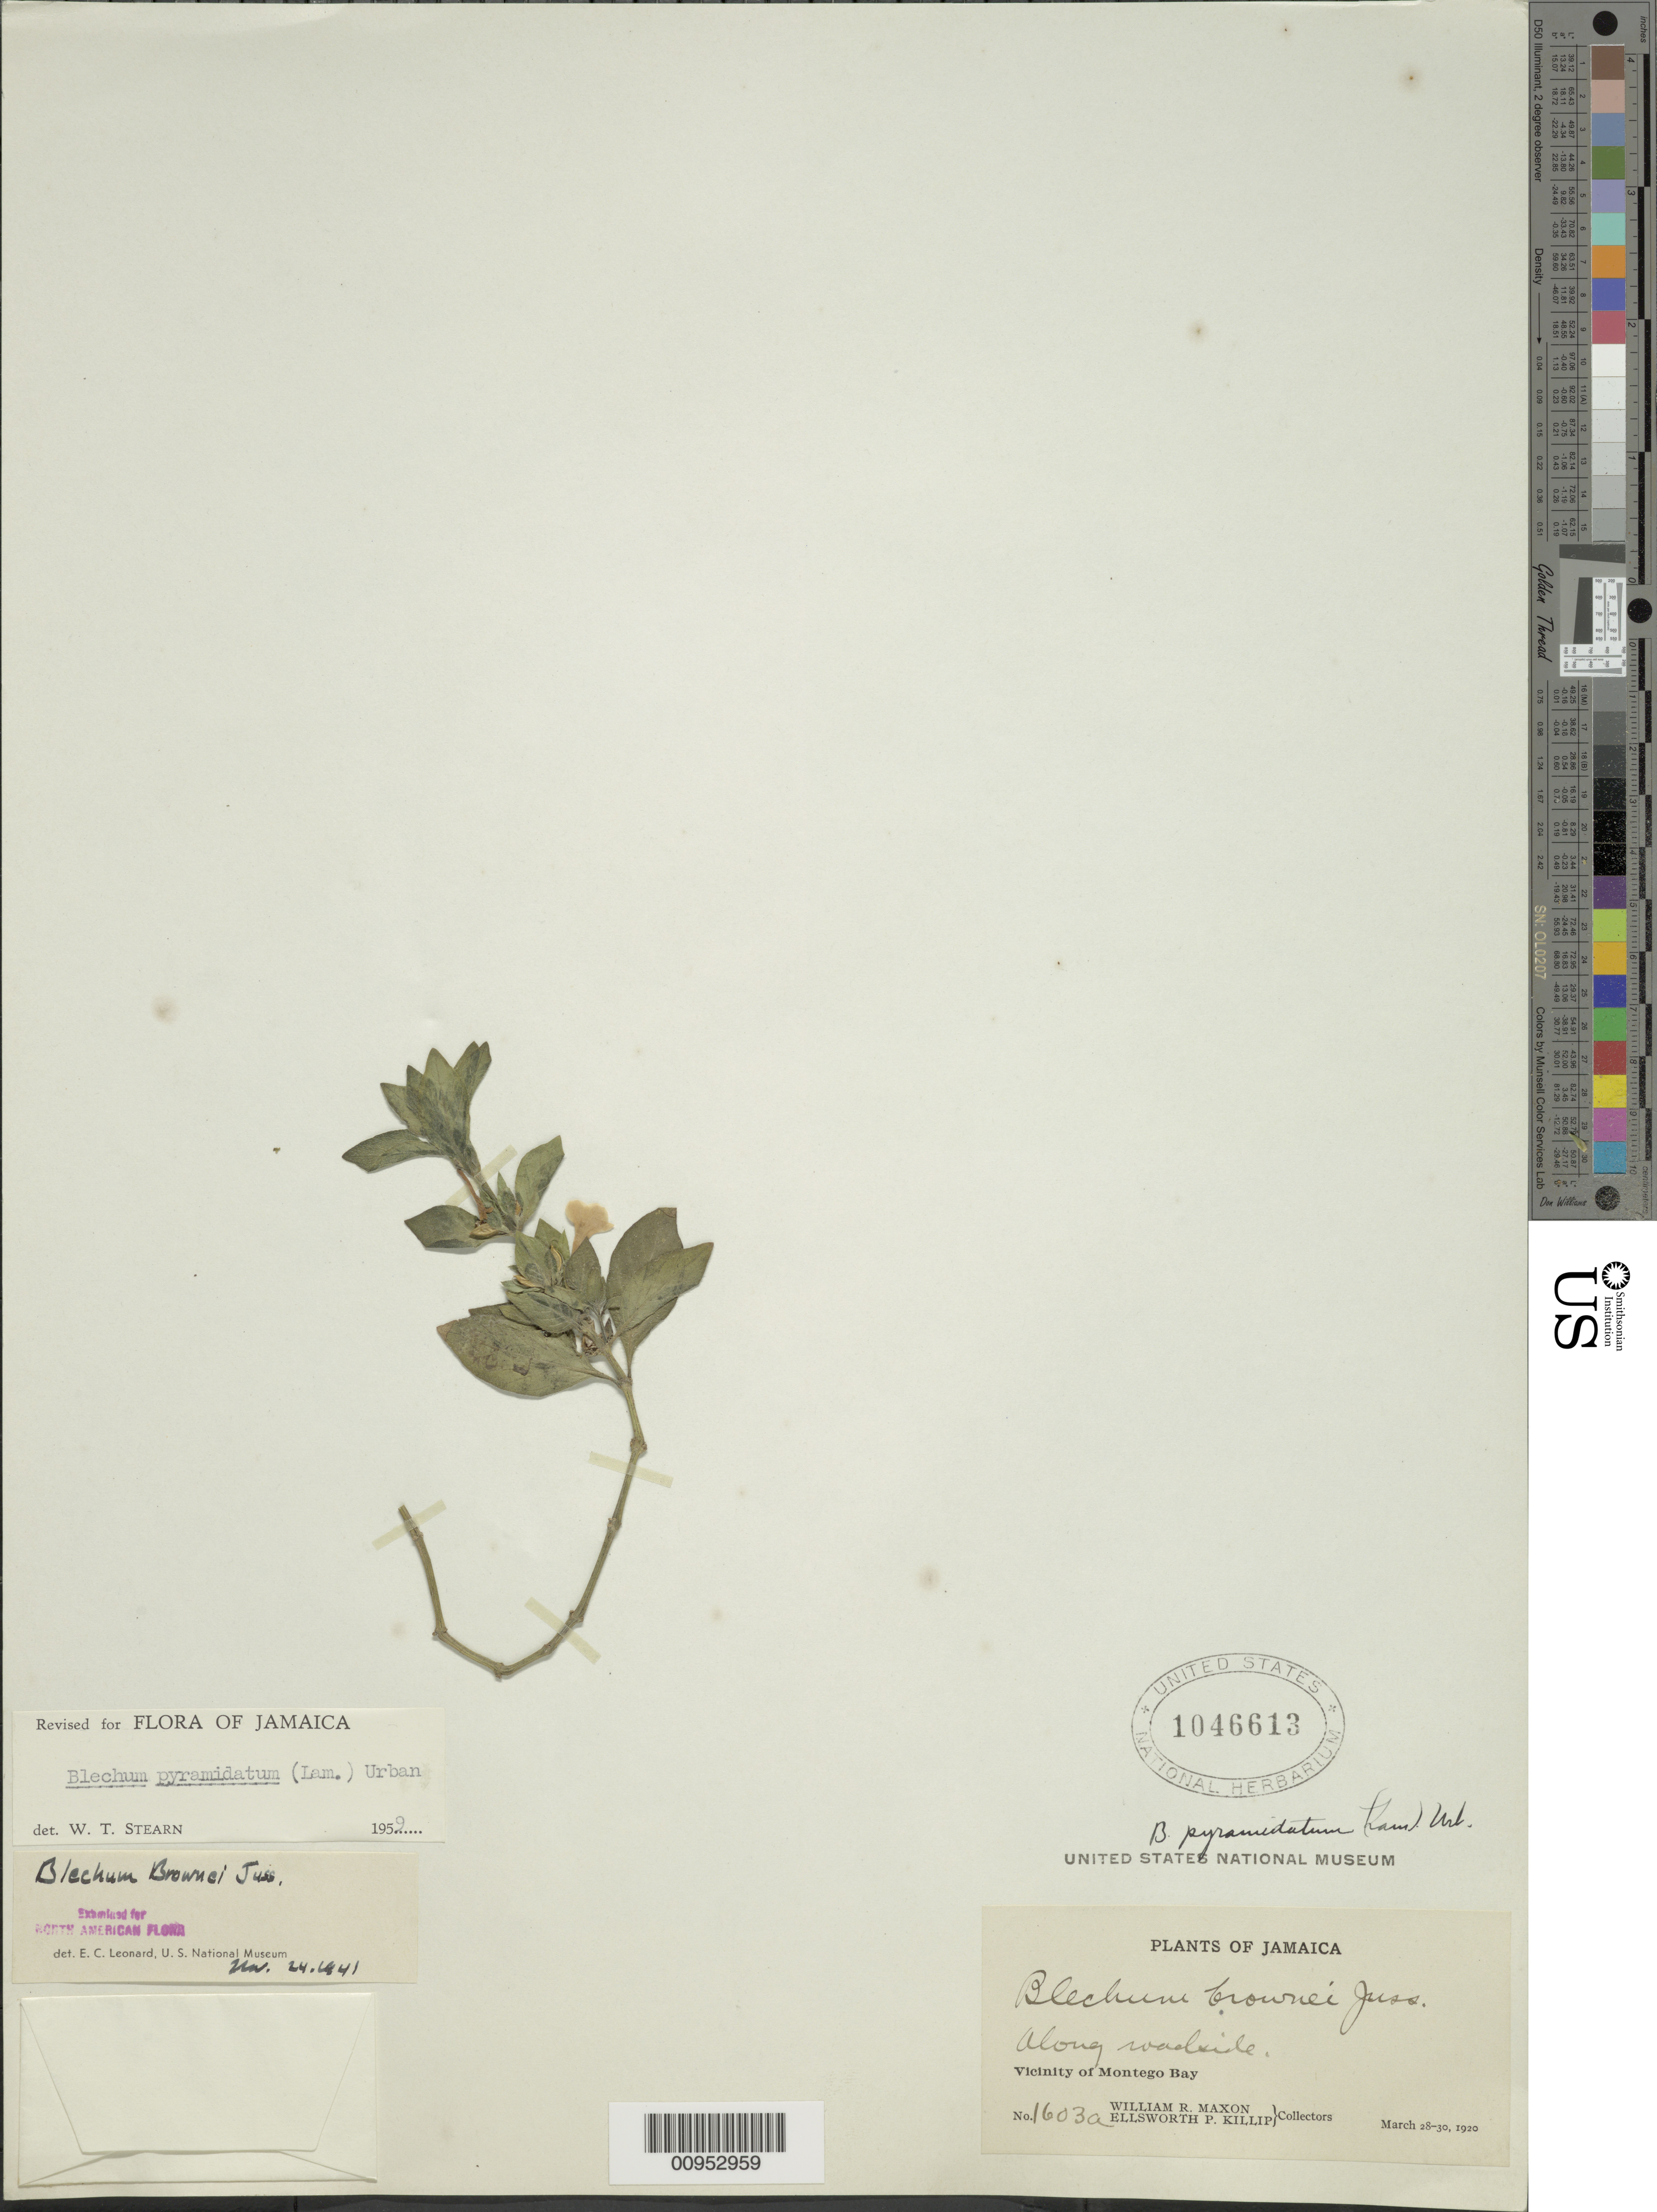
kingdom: Plantae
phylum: Tracheophyta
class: Magnoliopsida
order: Lamiales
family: Acanthaceae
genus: Blechum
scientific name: Blechum pyramidatum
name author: (Lam.) Urb.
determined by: Stearn, William T.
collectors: W. R. Maxon & E. P. Killip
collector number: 1603a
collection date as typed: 28 Mar 1920 to 30 Mar 1920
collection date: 1920-03-28/1920-03-30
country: Jamaica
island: Jamaica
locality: Vicinity of Montego Bay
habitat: Along roadside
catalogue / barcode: US 1046613